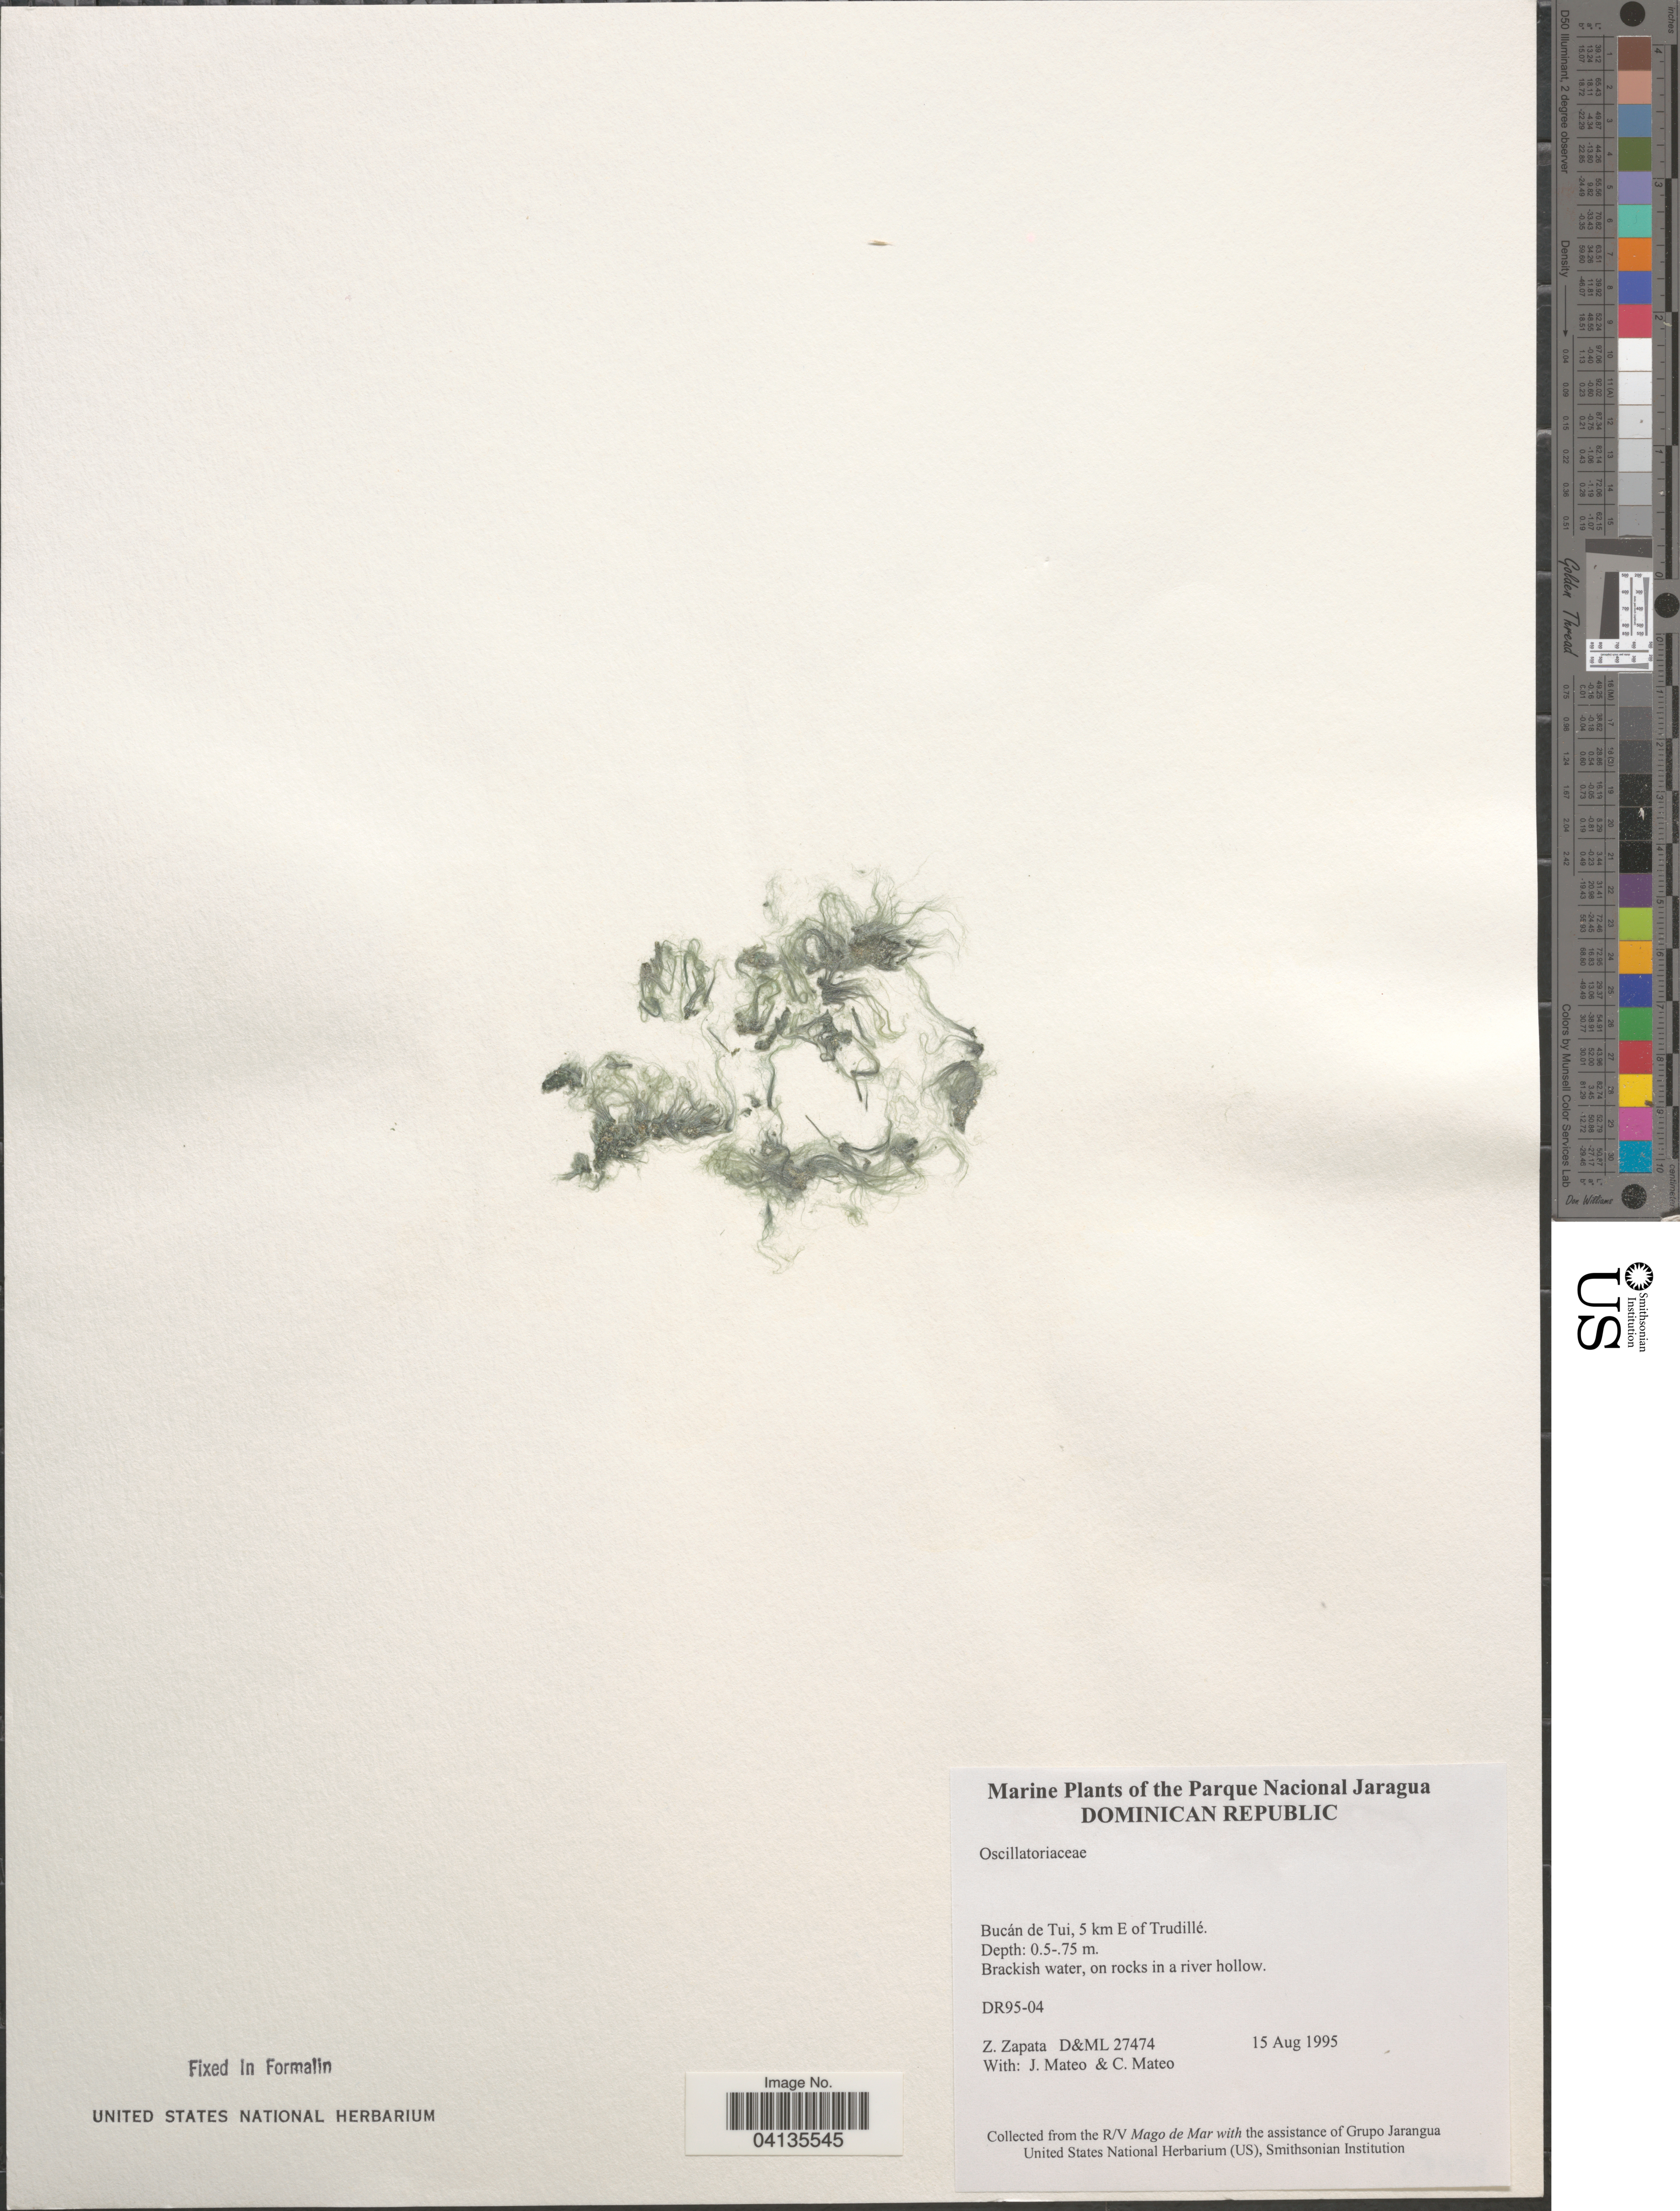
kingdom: Bacteria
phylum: Cyanobacteria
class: Cyanobacteriia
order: Cyanobacteriales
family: Oscillatoriaceae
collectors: Z. Zapata, J. Mateo & C. Mateo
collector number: D&ML27474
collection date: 1995-08-15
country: Dominican Republic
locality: Bucán de Tui, 5 km E of Trudillé. DR95-04.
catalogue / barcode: US 238741